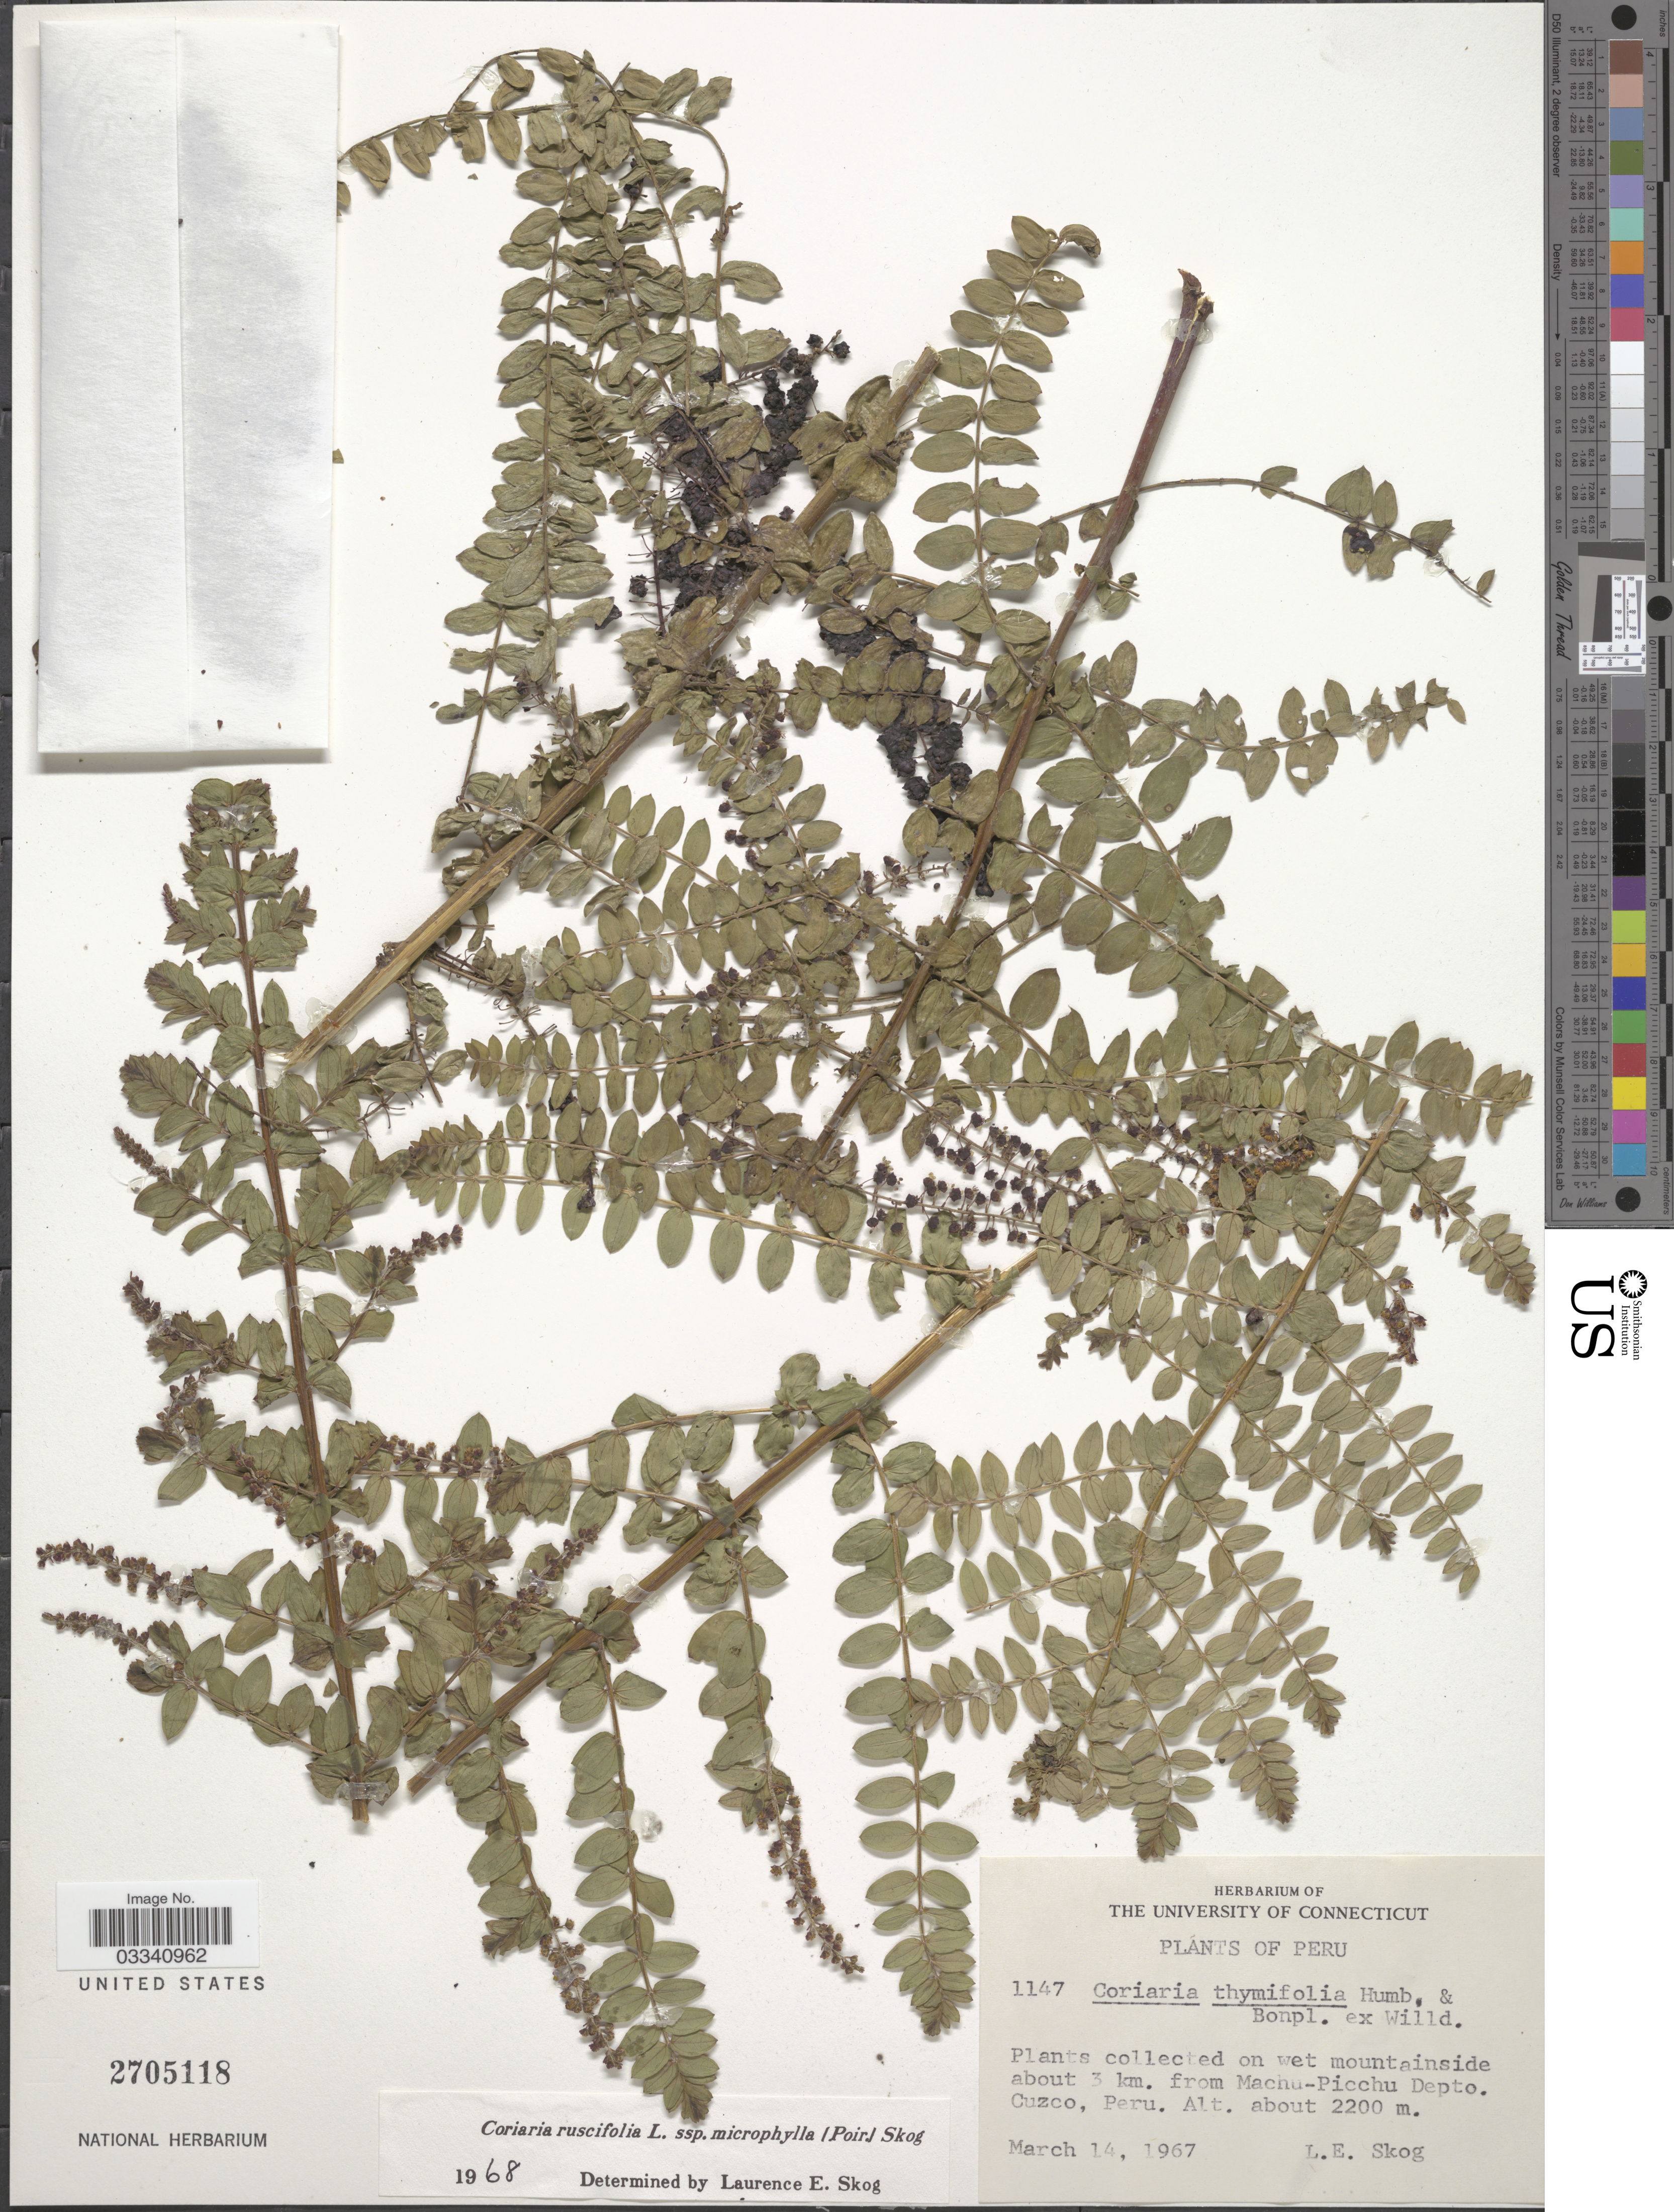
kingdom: Plantae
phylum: Tracheophyta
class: Magnoliopsida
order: Cucurbitales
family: Coriariaceae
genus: Coriaria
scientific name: Coriaria ruscifolia subsp. microphylla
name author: (Poir.) L.E. Skog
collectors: L. E. Skog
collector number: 1147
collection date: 1967-03-14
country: Peru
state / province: Cusco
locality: On a wet mountainside about 3 km. from Machu-Picchu, Depto. Cuzco.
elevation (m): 2200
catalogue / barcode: US 2705118